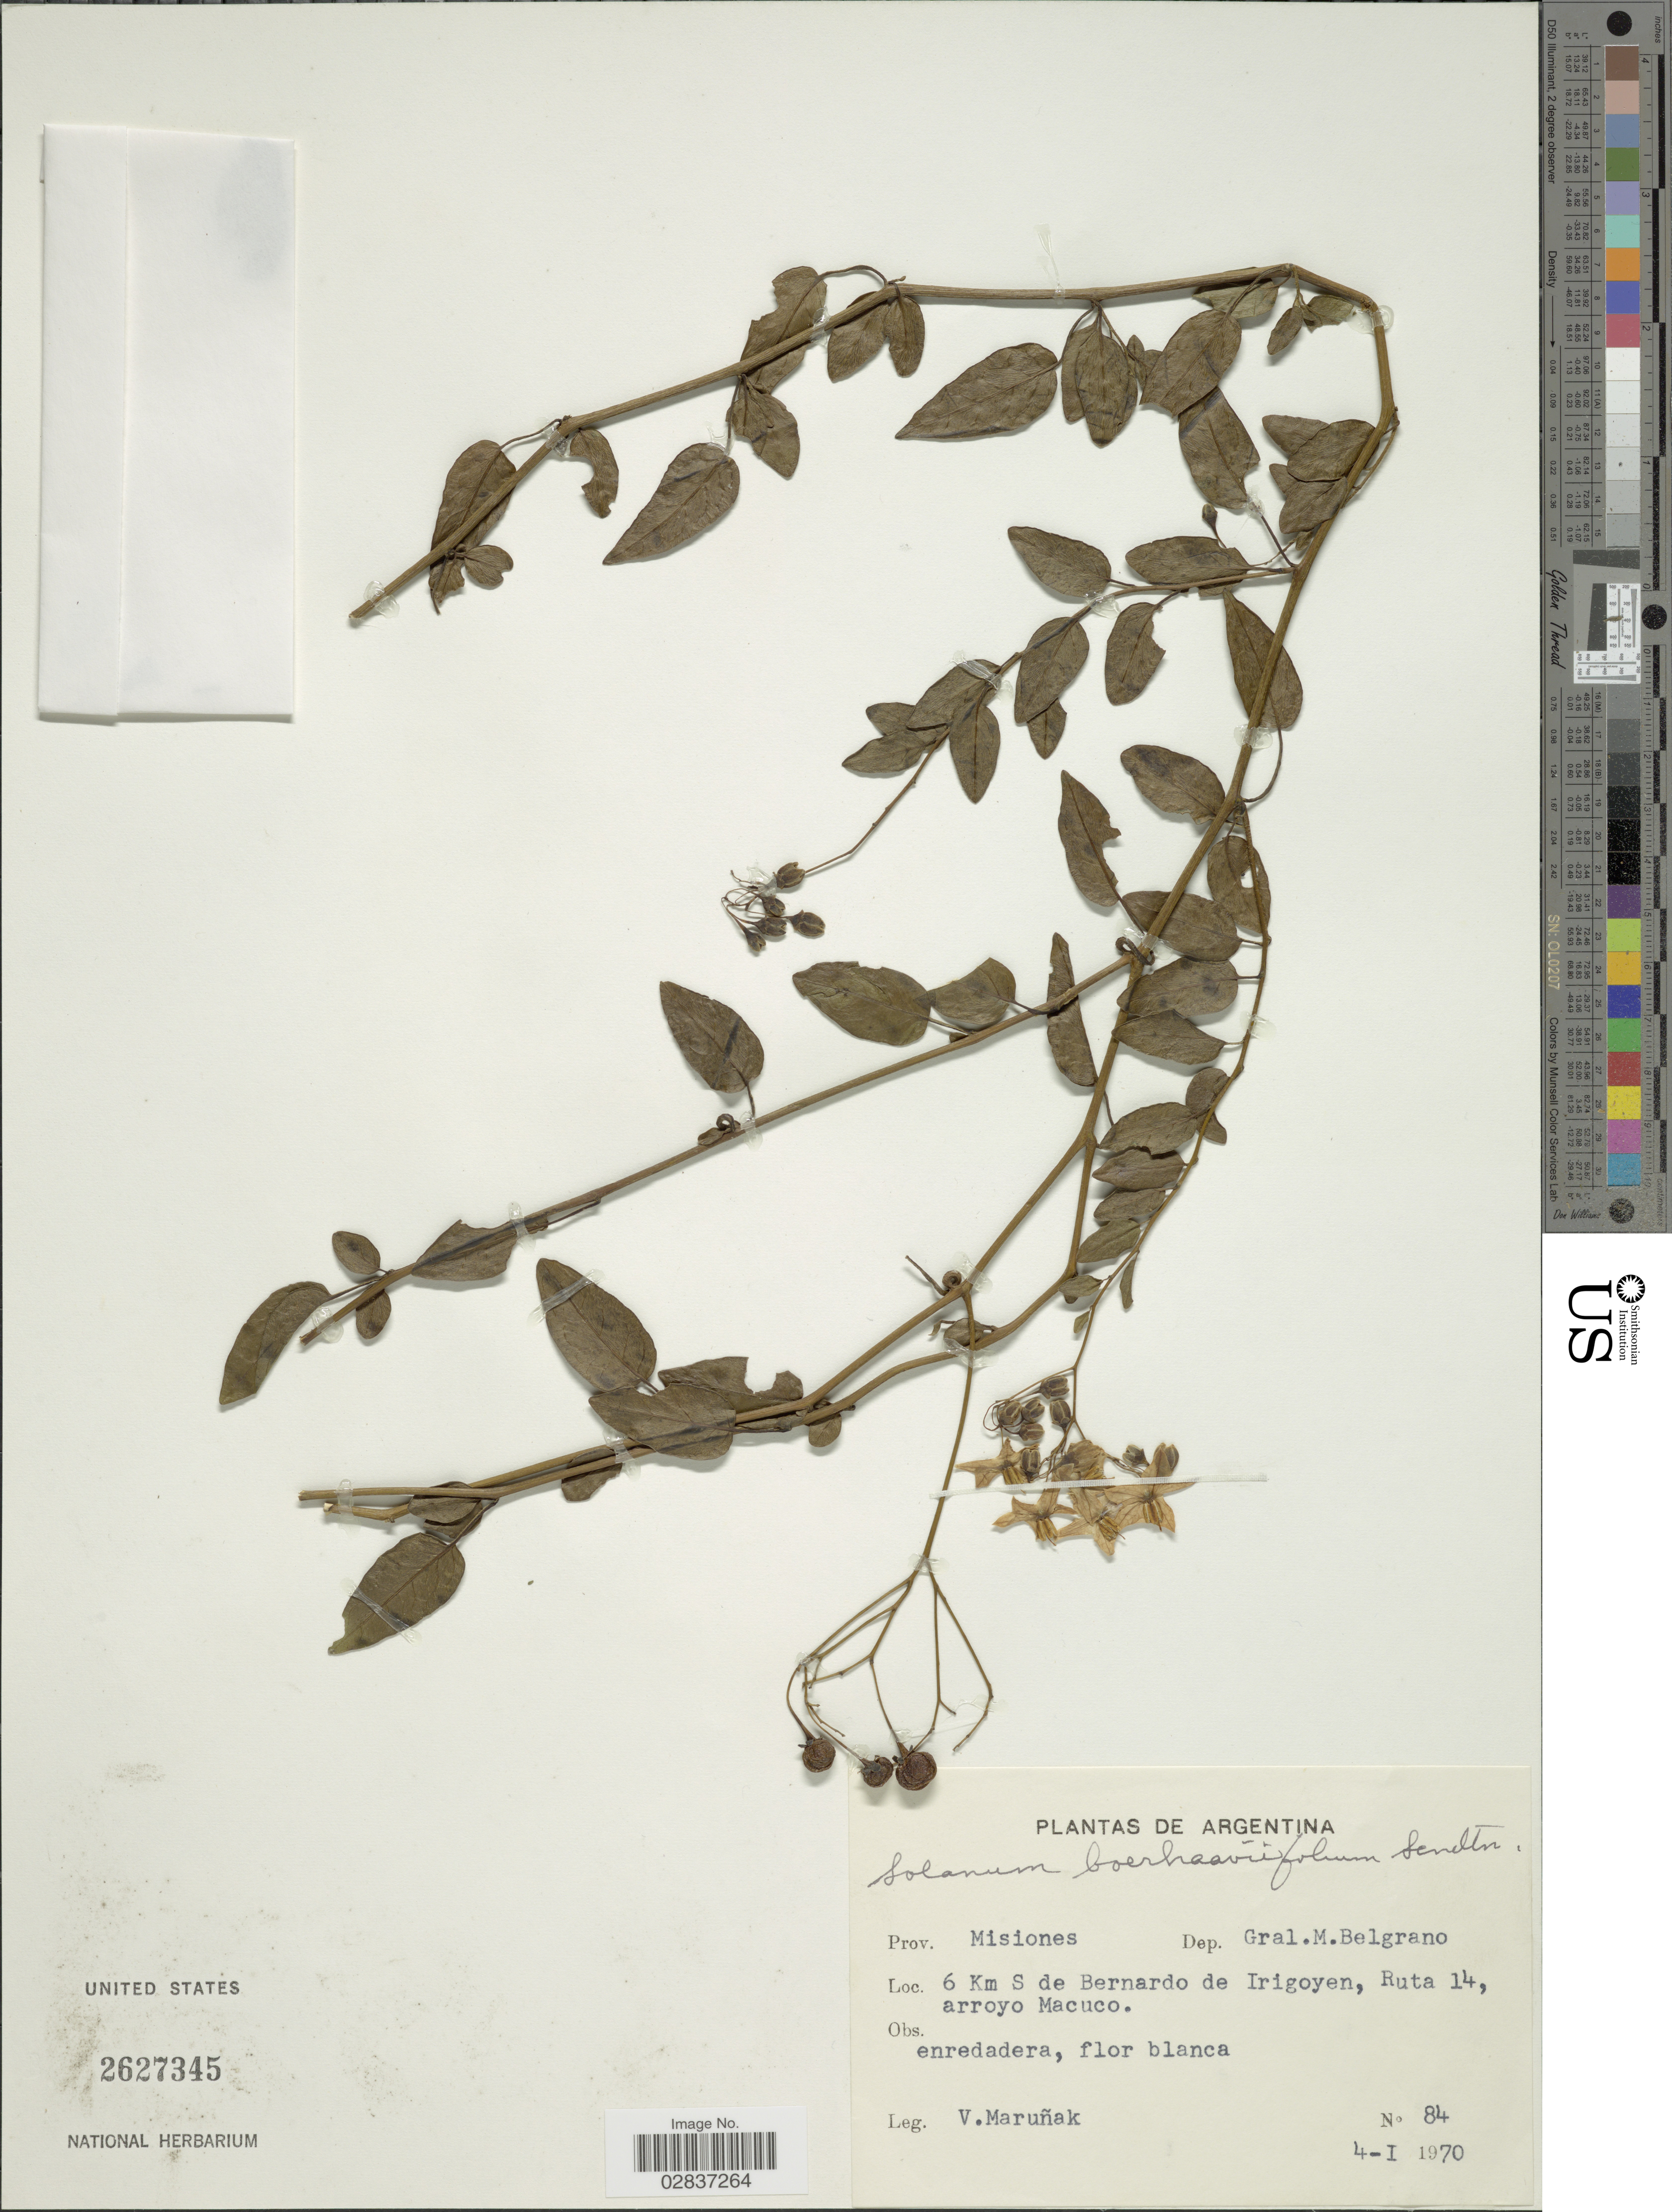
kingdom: Plantae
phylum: Tracheophyta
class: Magnoliopsida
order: Solanales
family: Solanaceae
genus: Solanum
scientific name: Solanum boerhaviifolium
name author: Sendtn.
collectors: V. Maruñak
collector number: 84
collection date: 1970-01-04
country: Argentina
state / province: Misiones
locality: Prov. Misiones, Dep. Gral. M.Belgrano, 6 Km S de Bernardo de Irigoyen, Ruta 14, arroyo Macuco.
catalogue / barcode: US 2637345